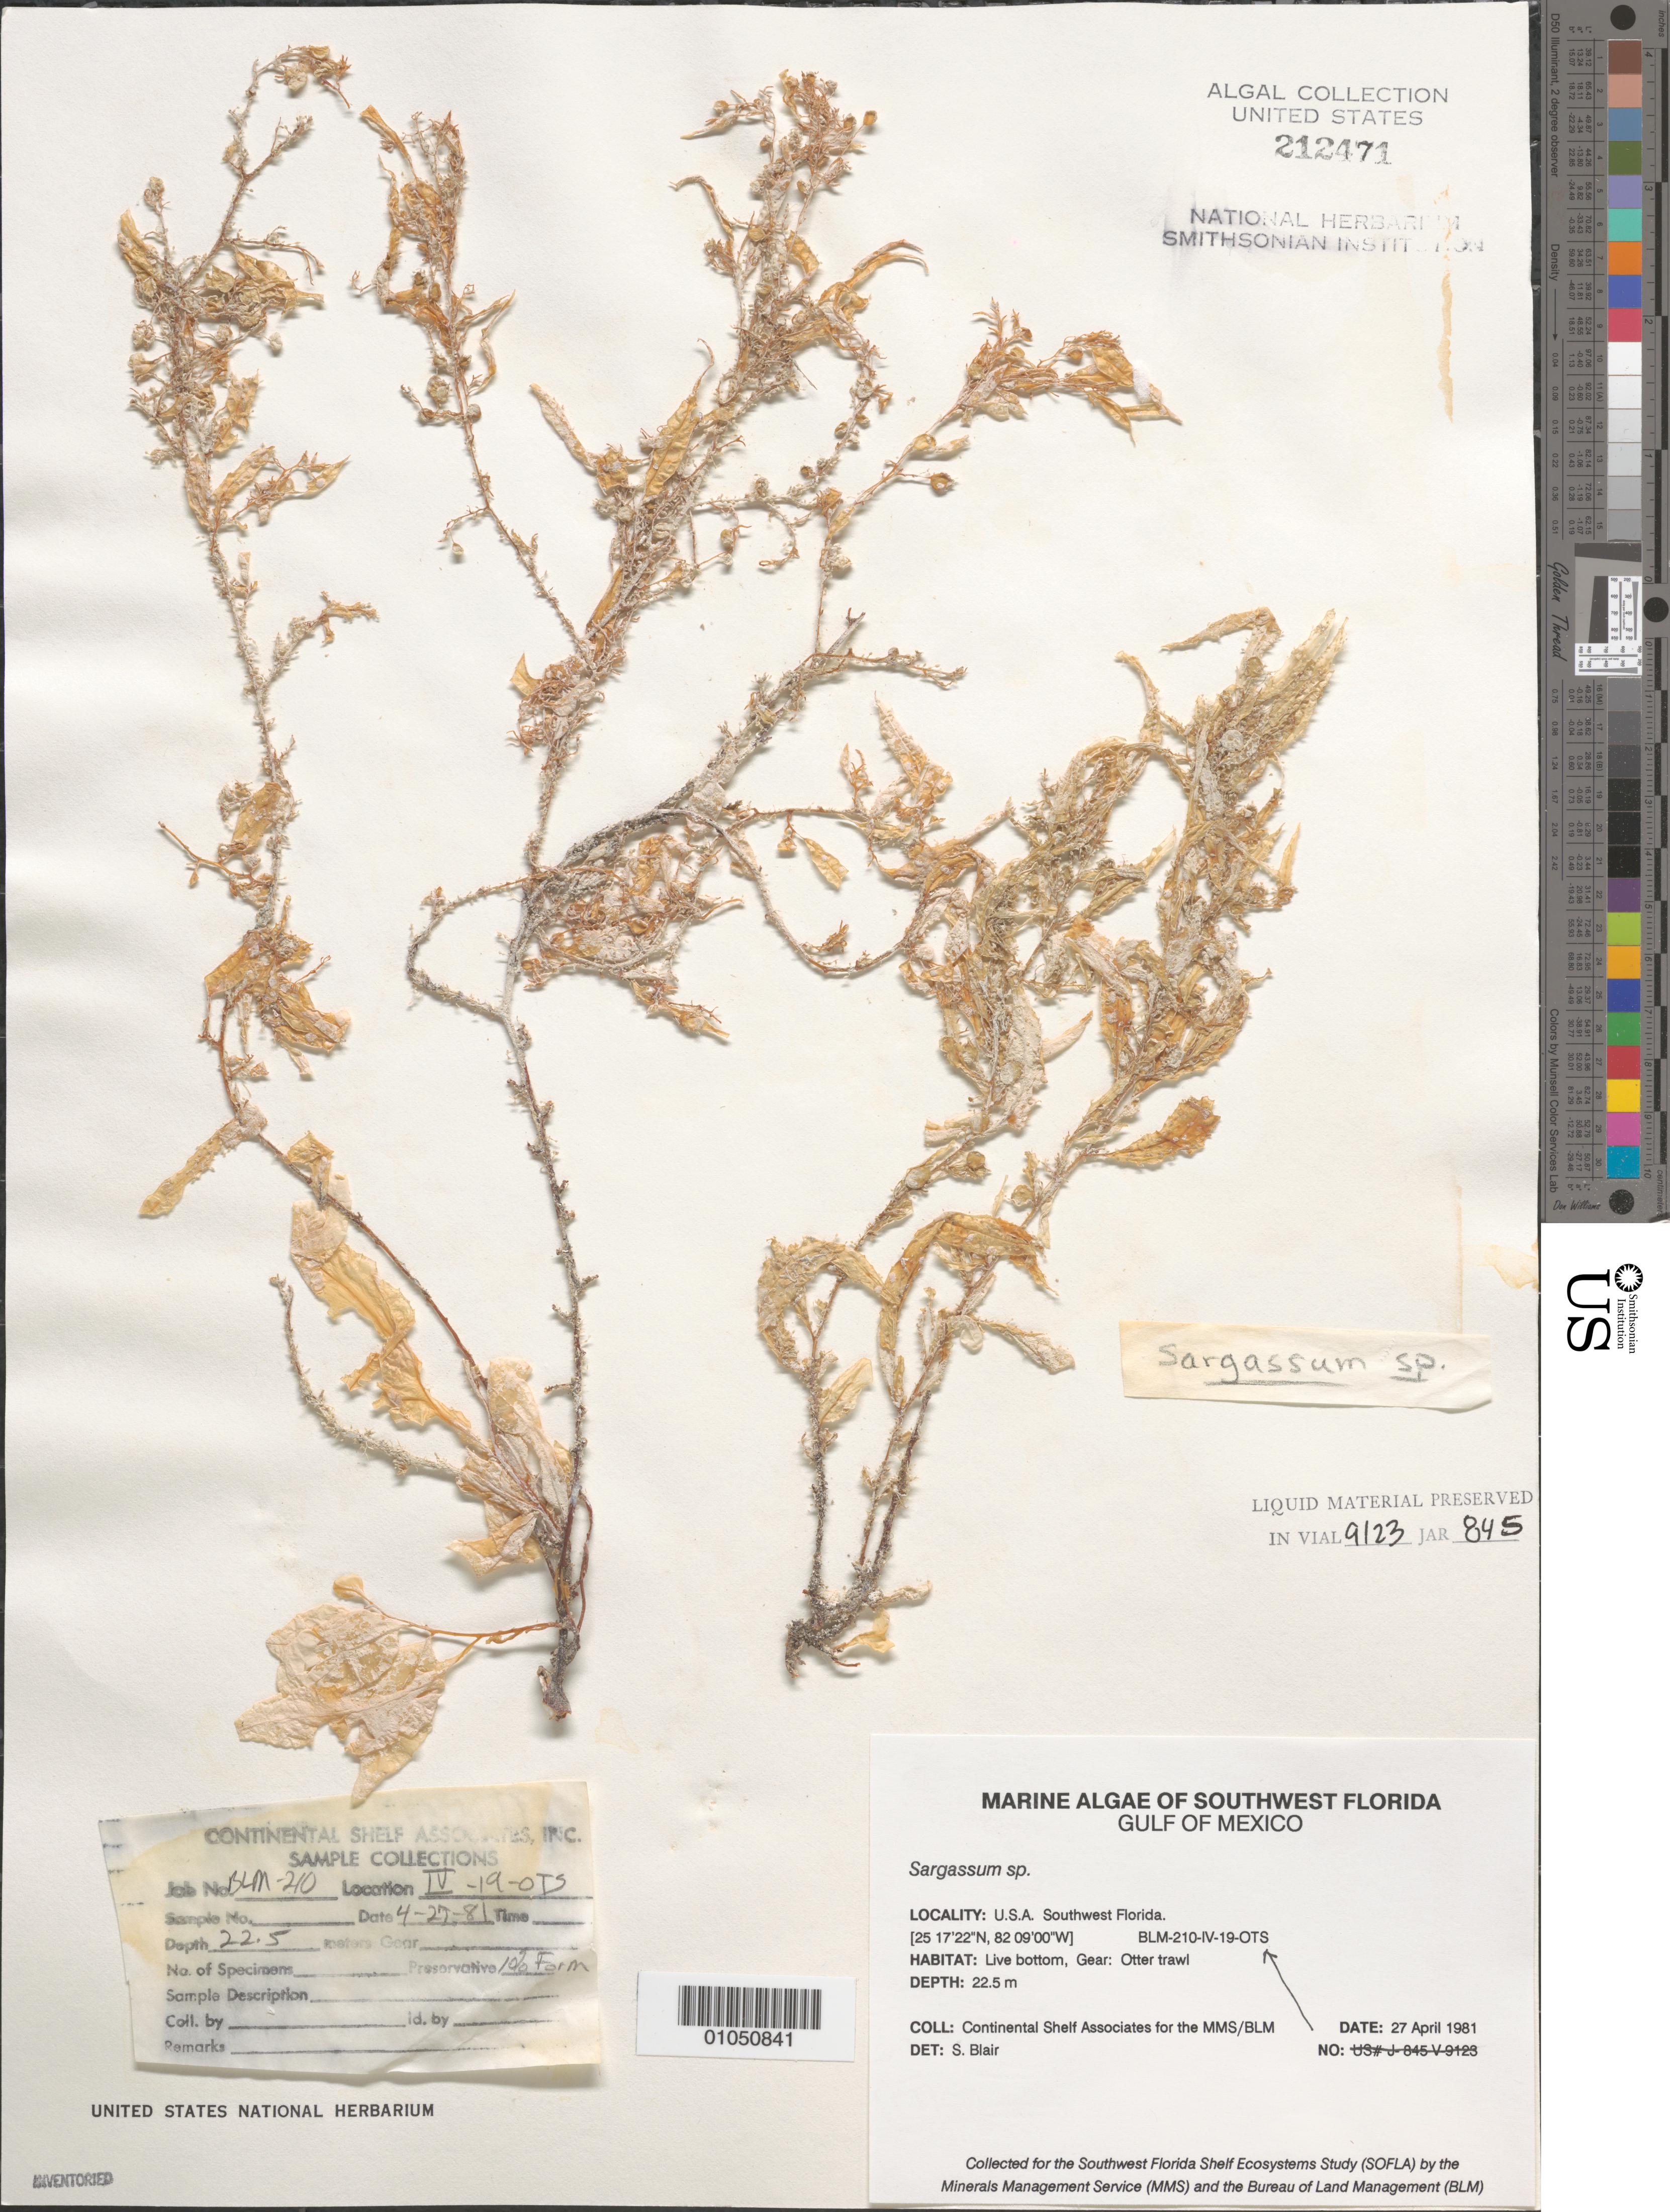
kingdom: Chromista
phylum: Ochrophyta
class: Phaeophyceae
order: Fucales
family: Sargassaceae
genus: Sargassum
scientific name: Sargassum sp.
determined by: Blair, S. M.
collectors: Continental Shelf Associates for the MMS/BLM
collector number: BLM-210-IV-19-OTS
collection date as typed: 27 Apr 1981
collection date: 1981-04-27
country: United States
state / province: Florida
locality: Gulf of Mexico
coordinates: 25 17'22"N, 82 09'00"W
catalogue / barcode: US 212471